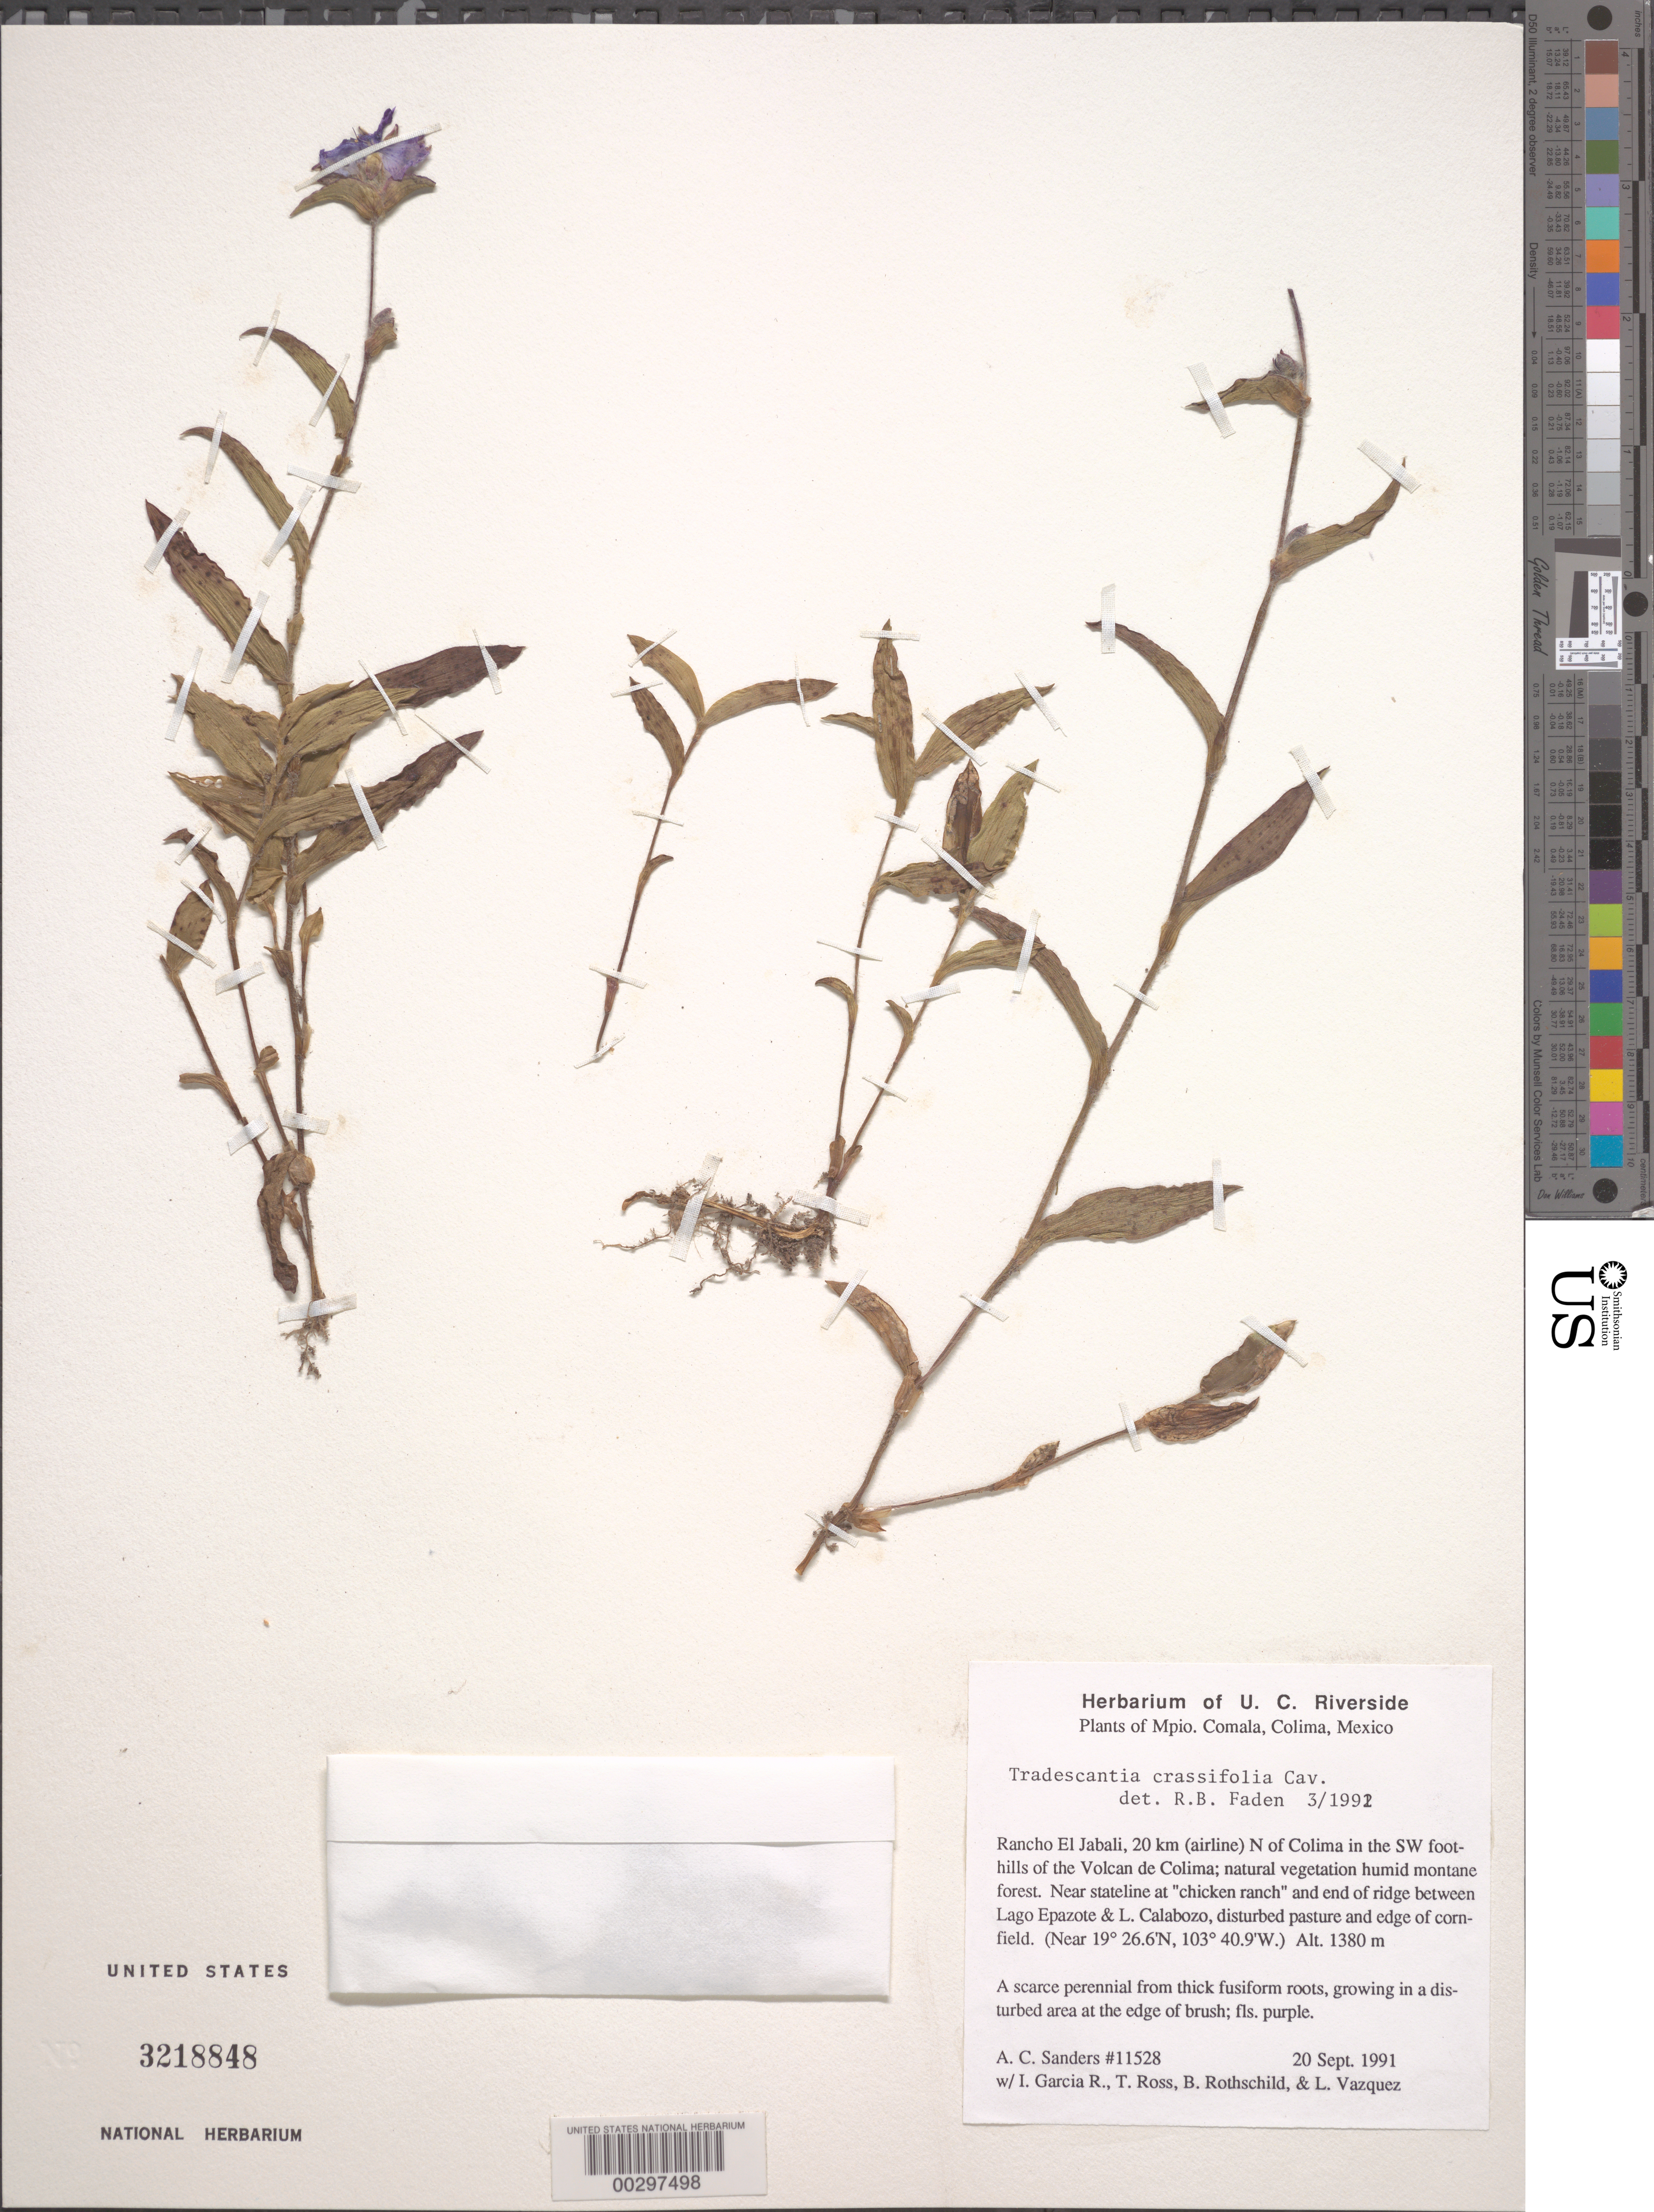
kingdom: Plantae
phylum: Tracheophyta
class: Liliopsida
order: Commelinales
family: Commelinaceae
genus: Tradescantia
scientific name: Tradescantia crassifolia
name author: Cav.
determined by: Faden, Robert B., (US), Smithsonian Institution - National Museum of Natural History (UNITED STATES)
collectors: A. Sanders, I. Garcia, T. Ross, B. Rothschild & L. Vazquez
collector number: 11528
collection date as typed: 20 Sep 1991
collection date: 1991-09-20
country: Mexico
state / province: Colima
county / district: Comala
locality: Rancho El Jabali, 20 km N of Colima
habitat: Humid montane forest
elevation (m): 1380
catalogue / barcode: US 3218848